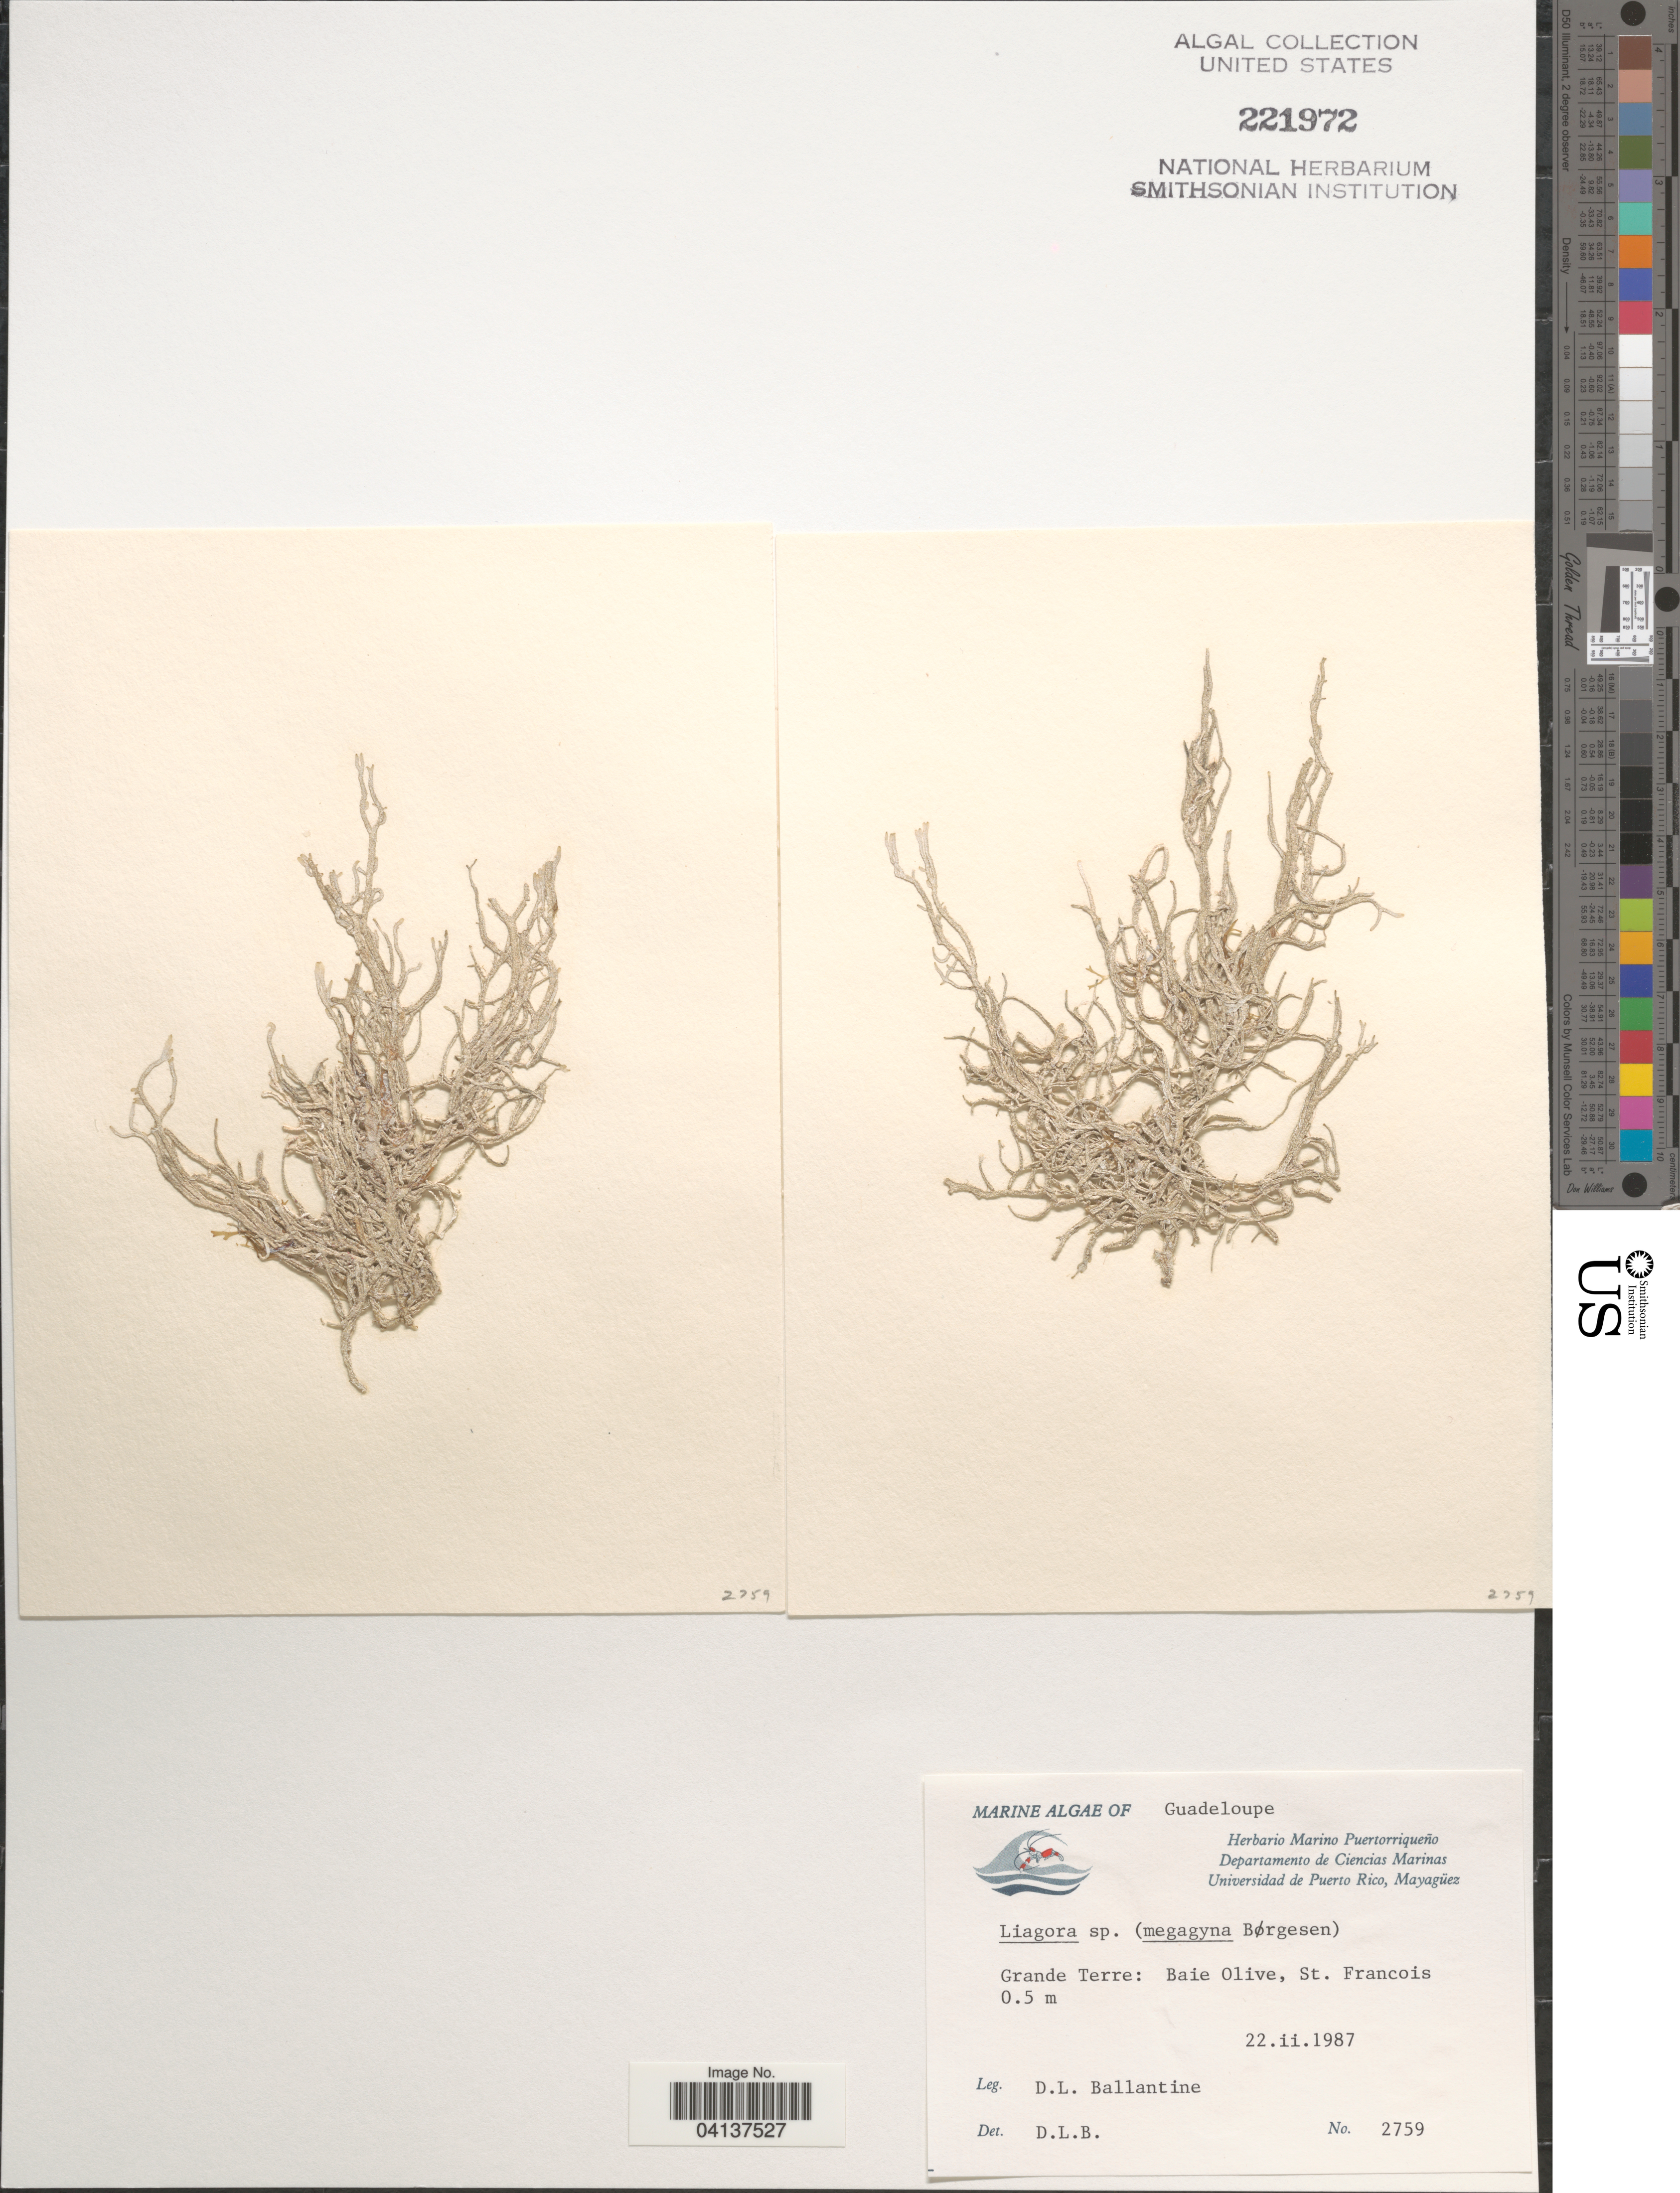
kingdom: Plantae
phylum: Rhodophyta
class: Florideophyceae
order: Nemaliales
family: Liagoraceae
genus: Liagora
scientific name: Liagora sp.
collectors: D.L. Ballantine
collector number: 2759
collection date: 1987-02-22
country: Guadeloupe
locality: Grande Terre: Baie Olive, St. Francois.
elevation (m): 0.5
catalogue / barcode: US 221972